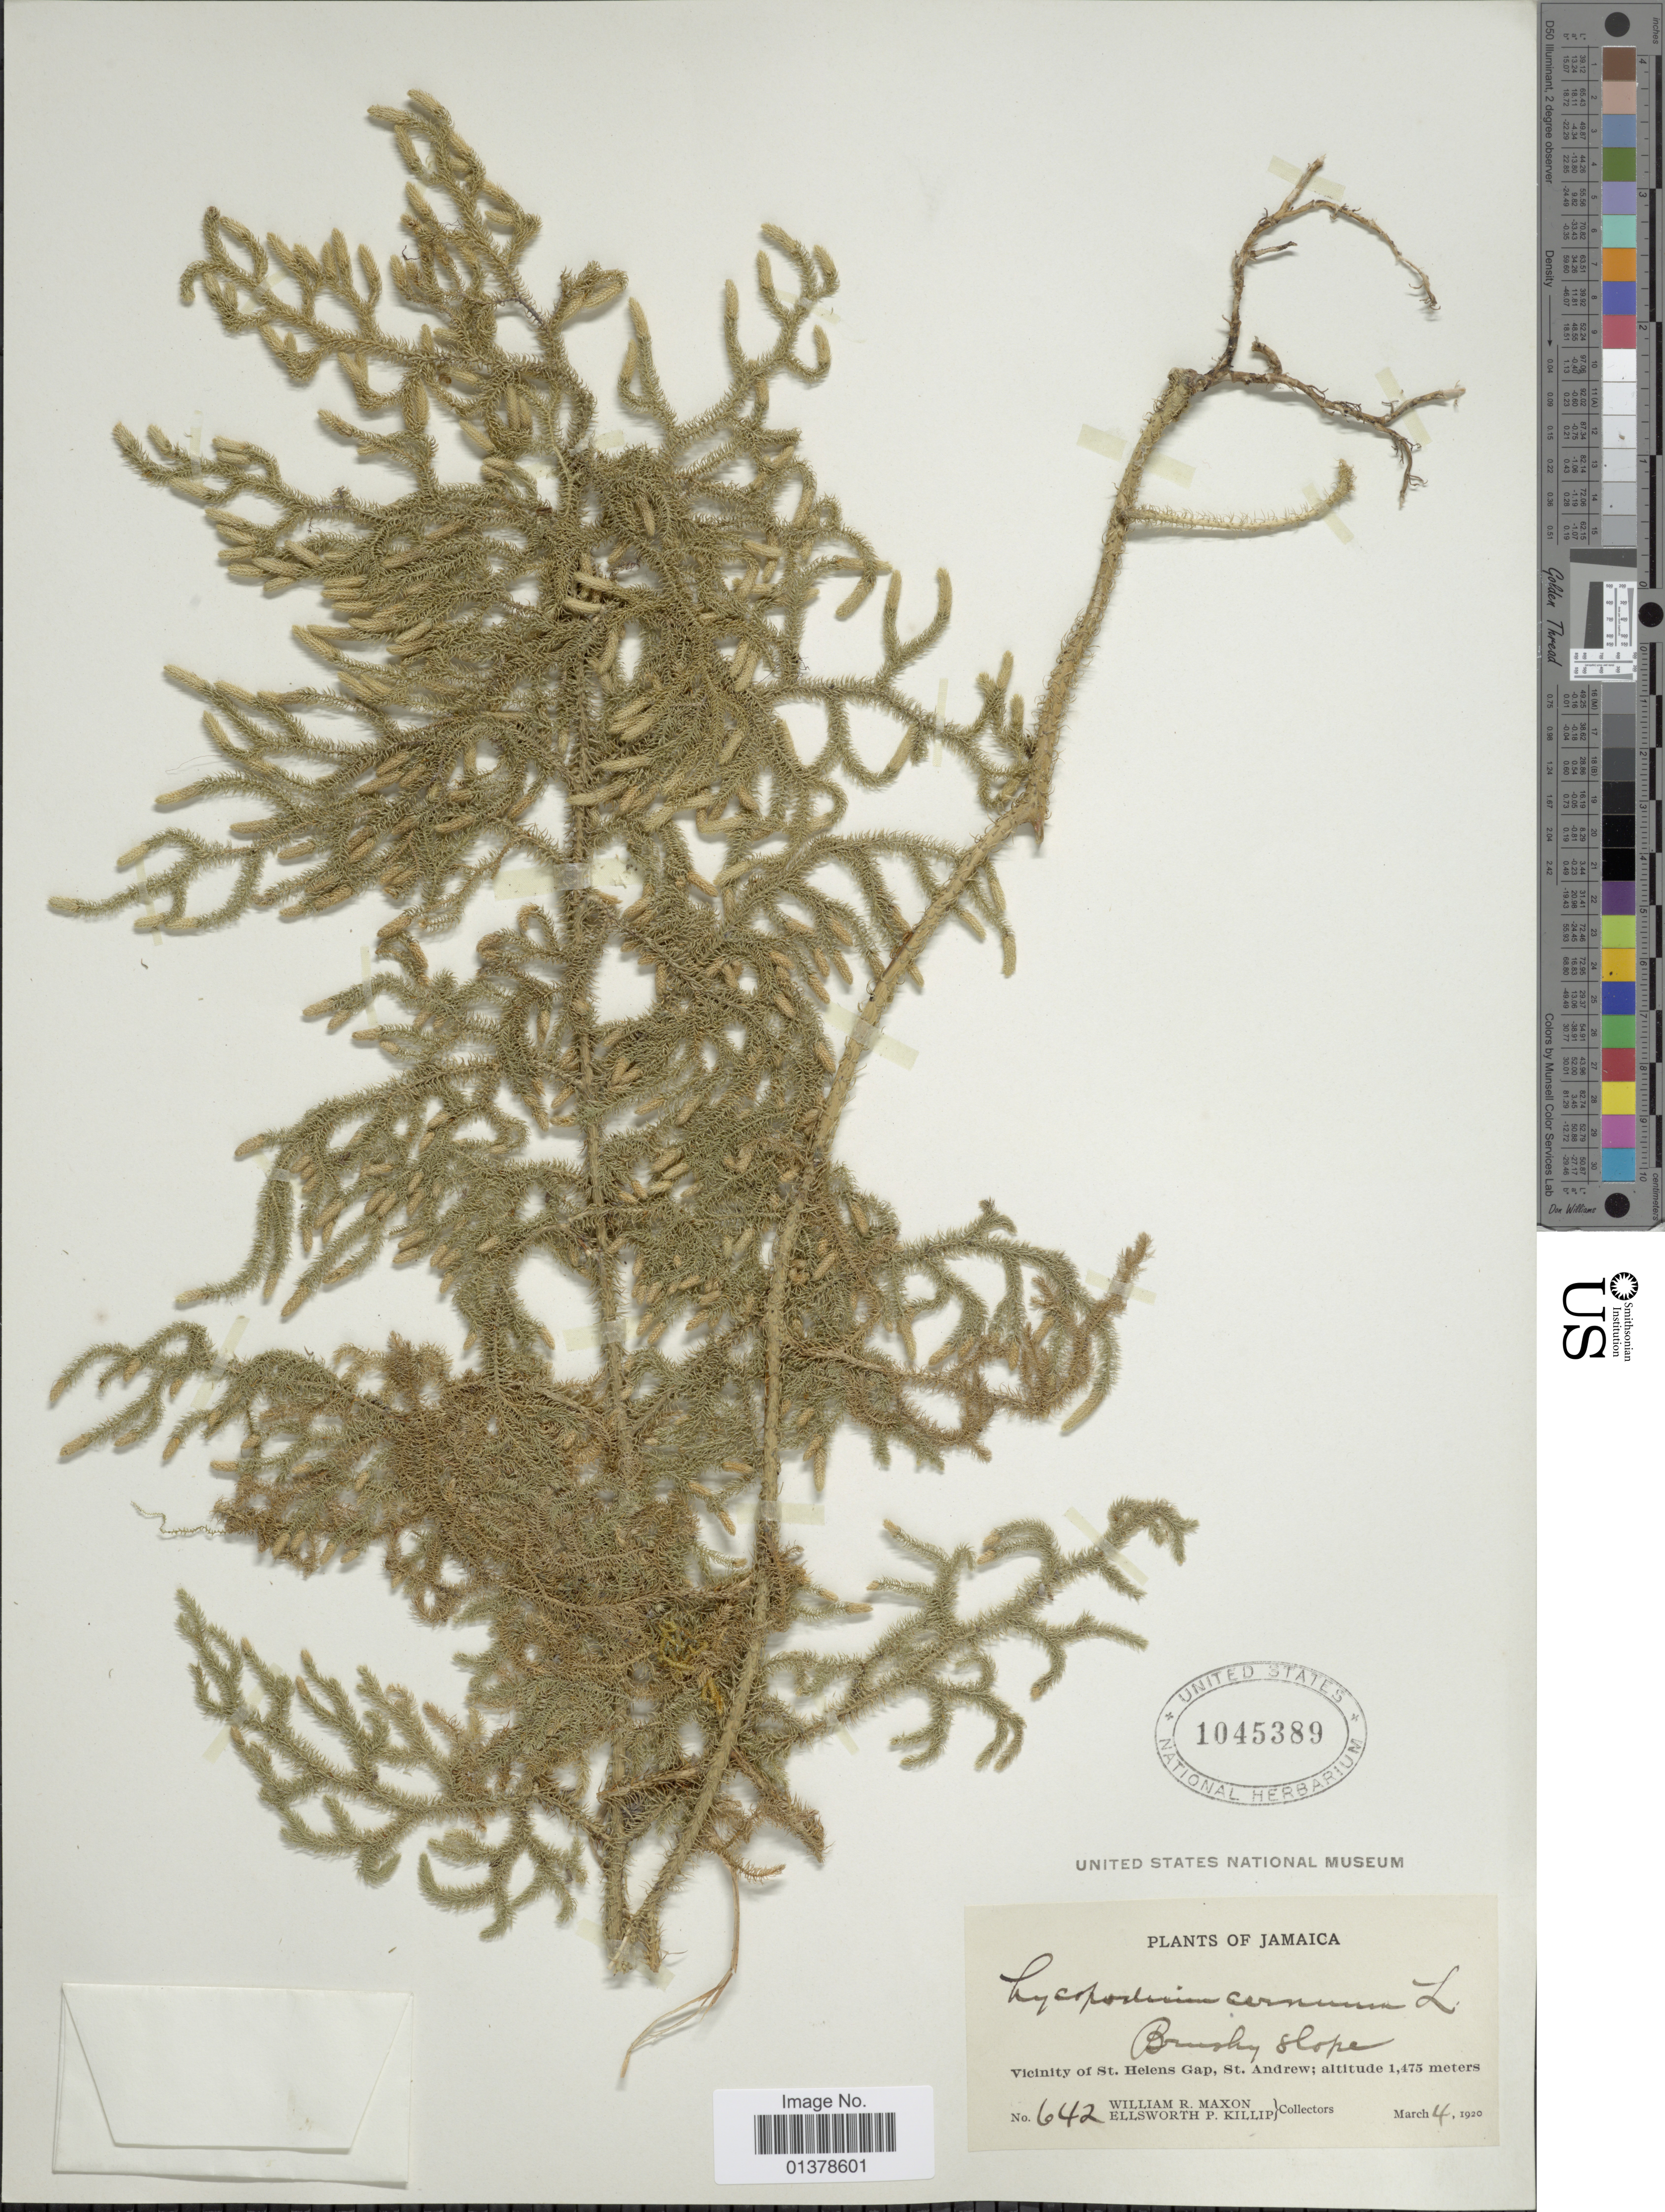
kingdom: Plantae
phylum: Tracheophyta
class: Lycopodiopsida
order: Lycopodiales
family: Lycopodiaceae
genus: Palhinhaea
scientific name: Palhinhaea cernua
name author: (L.) Vasc. & Franco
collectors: W. R. Maxon & E. P. Killip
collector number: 642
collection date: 1920-03-04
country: Jamaica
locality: Vicinity of St. Helens Gap, St. Andrew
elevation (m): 1475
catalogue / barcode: US 1045389